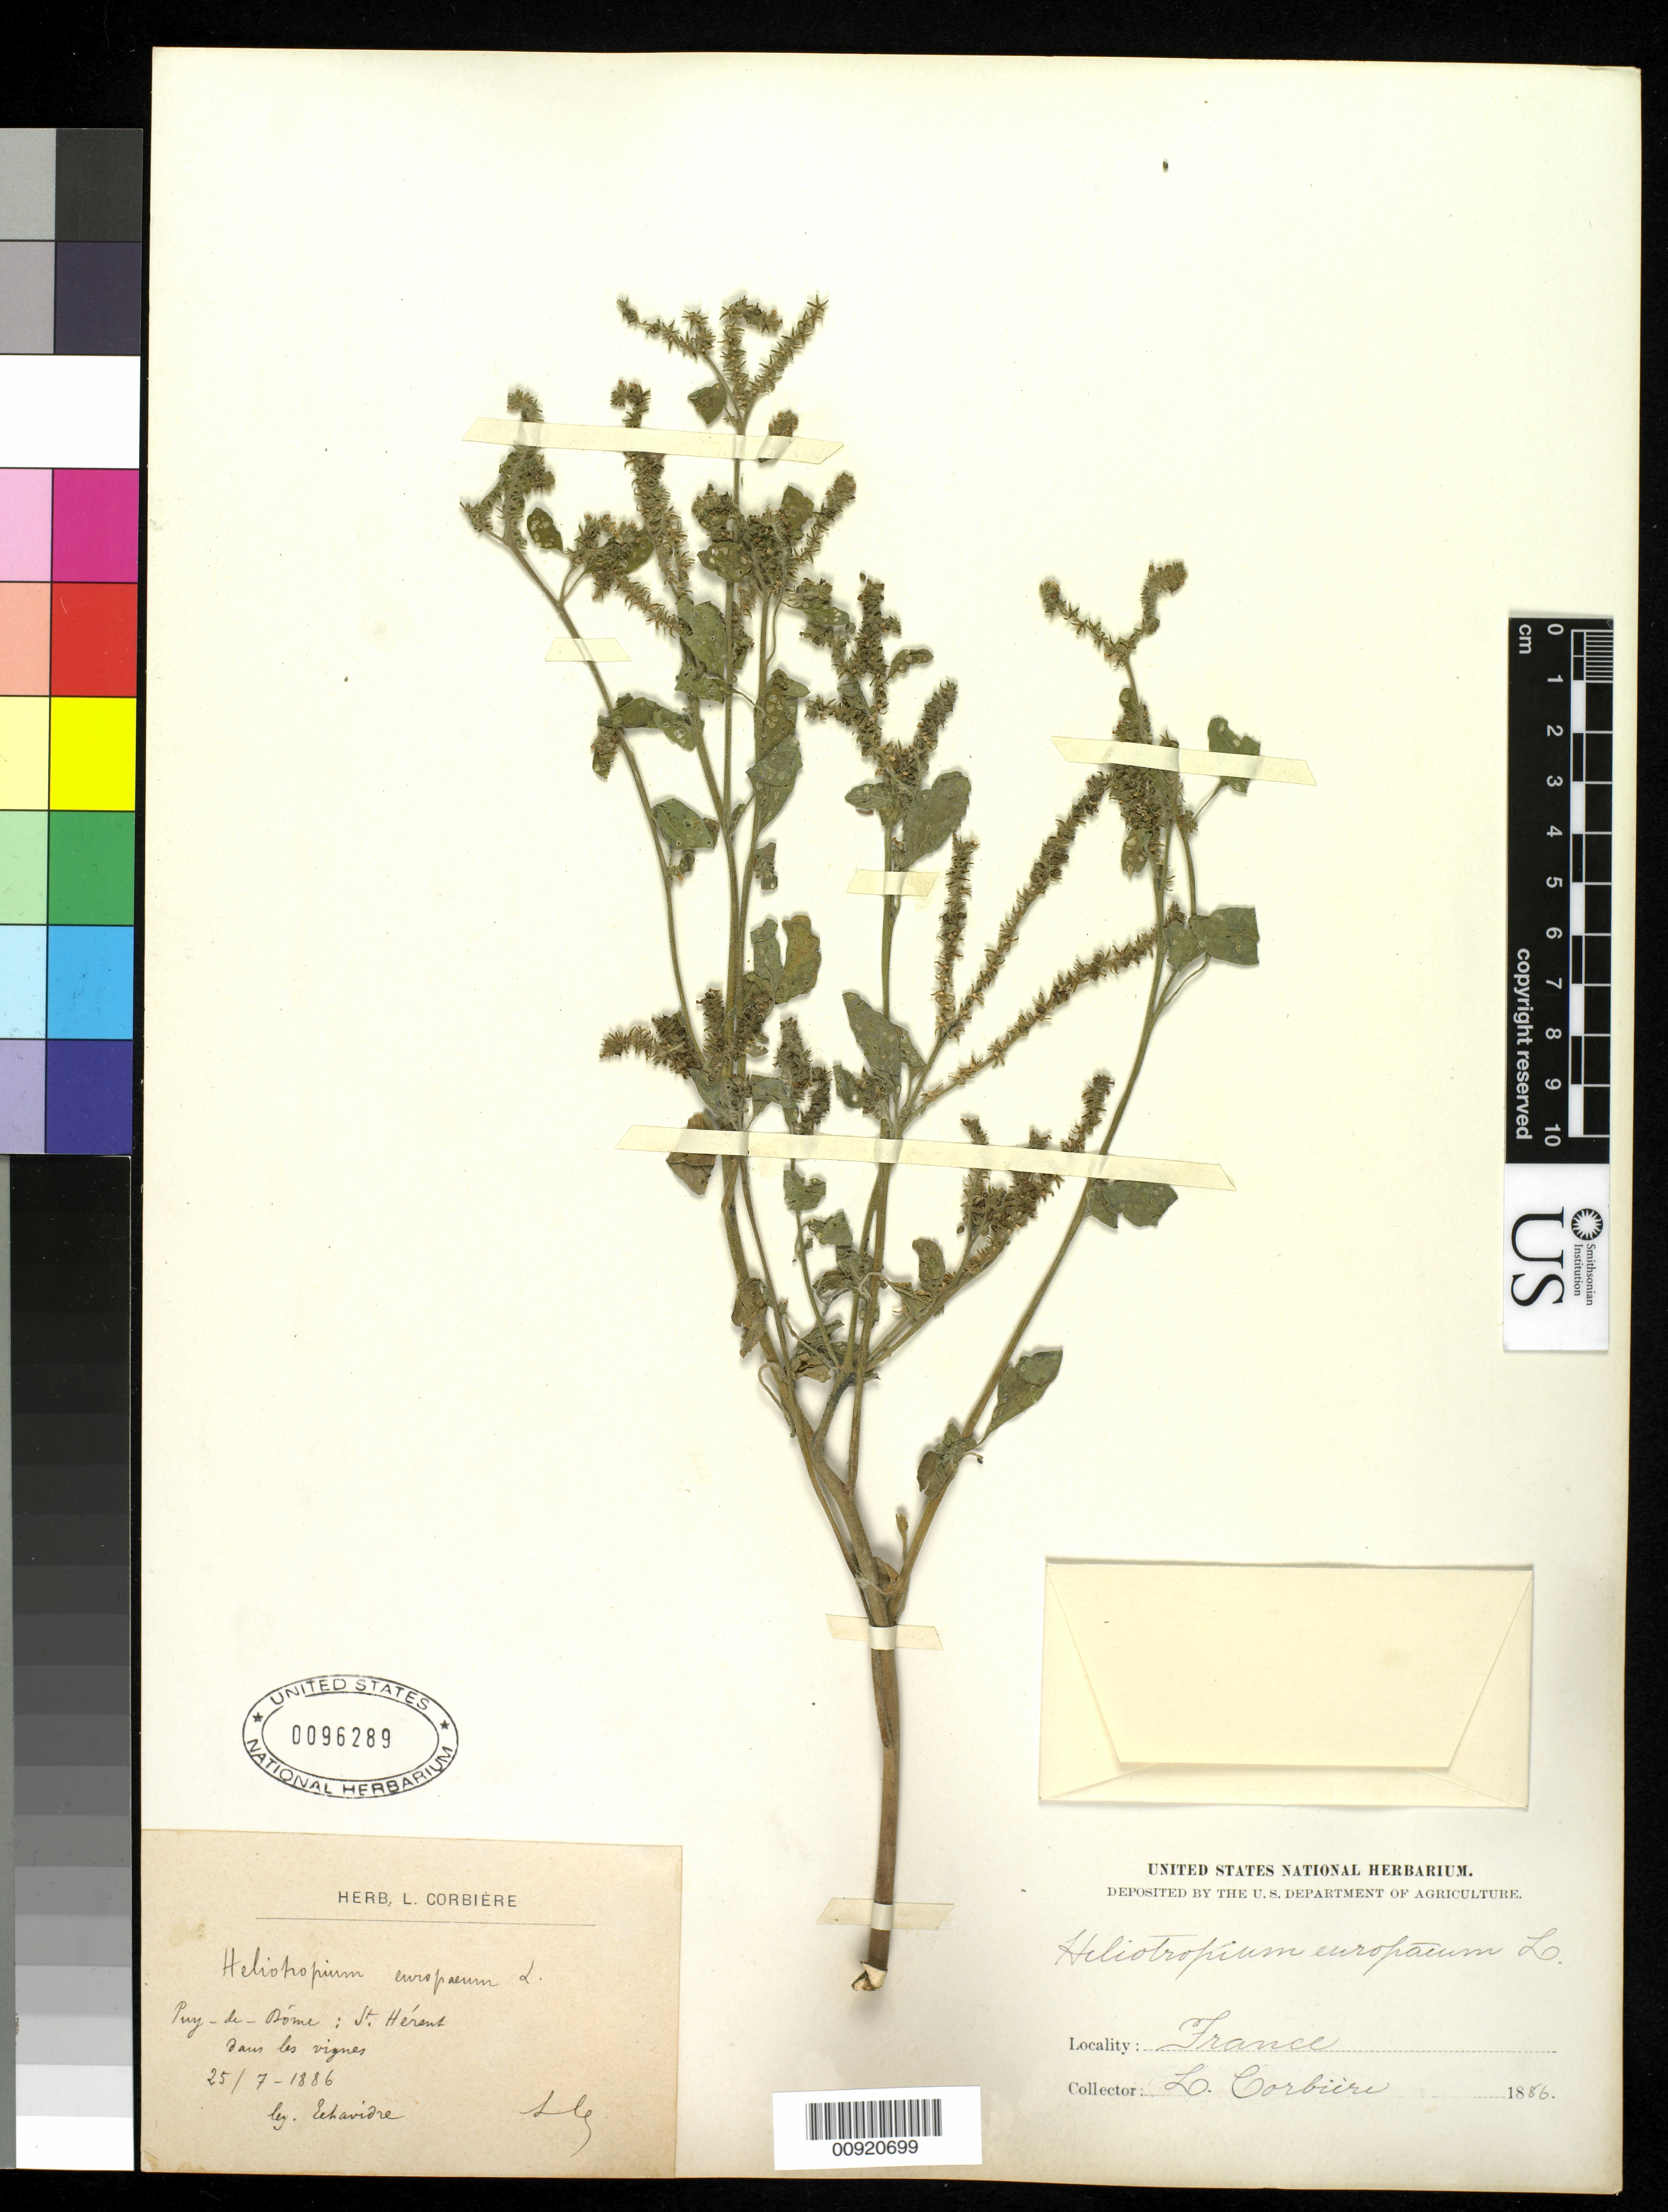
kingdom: Plantae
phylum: Tracheophyta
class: Magnoliopsida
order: Boraginales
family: Heliotropiaceae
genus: Heliotropium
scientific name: Heliotropium europaeum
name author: L.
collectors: Echavidre, --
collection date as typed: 25 Jul 1886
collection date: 1886-07-25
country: France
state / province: Auvergne-Rhône-Alpes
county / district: Puy-de-Dôme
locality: Puy-de-Dôme: St Hérens paus les vignes.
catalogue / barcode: US 96289